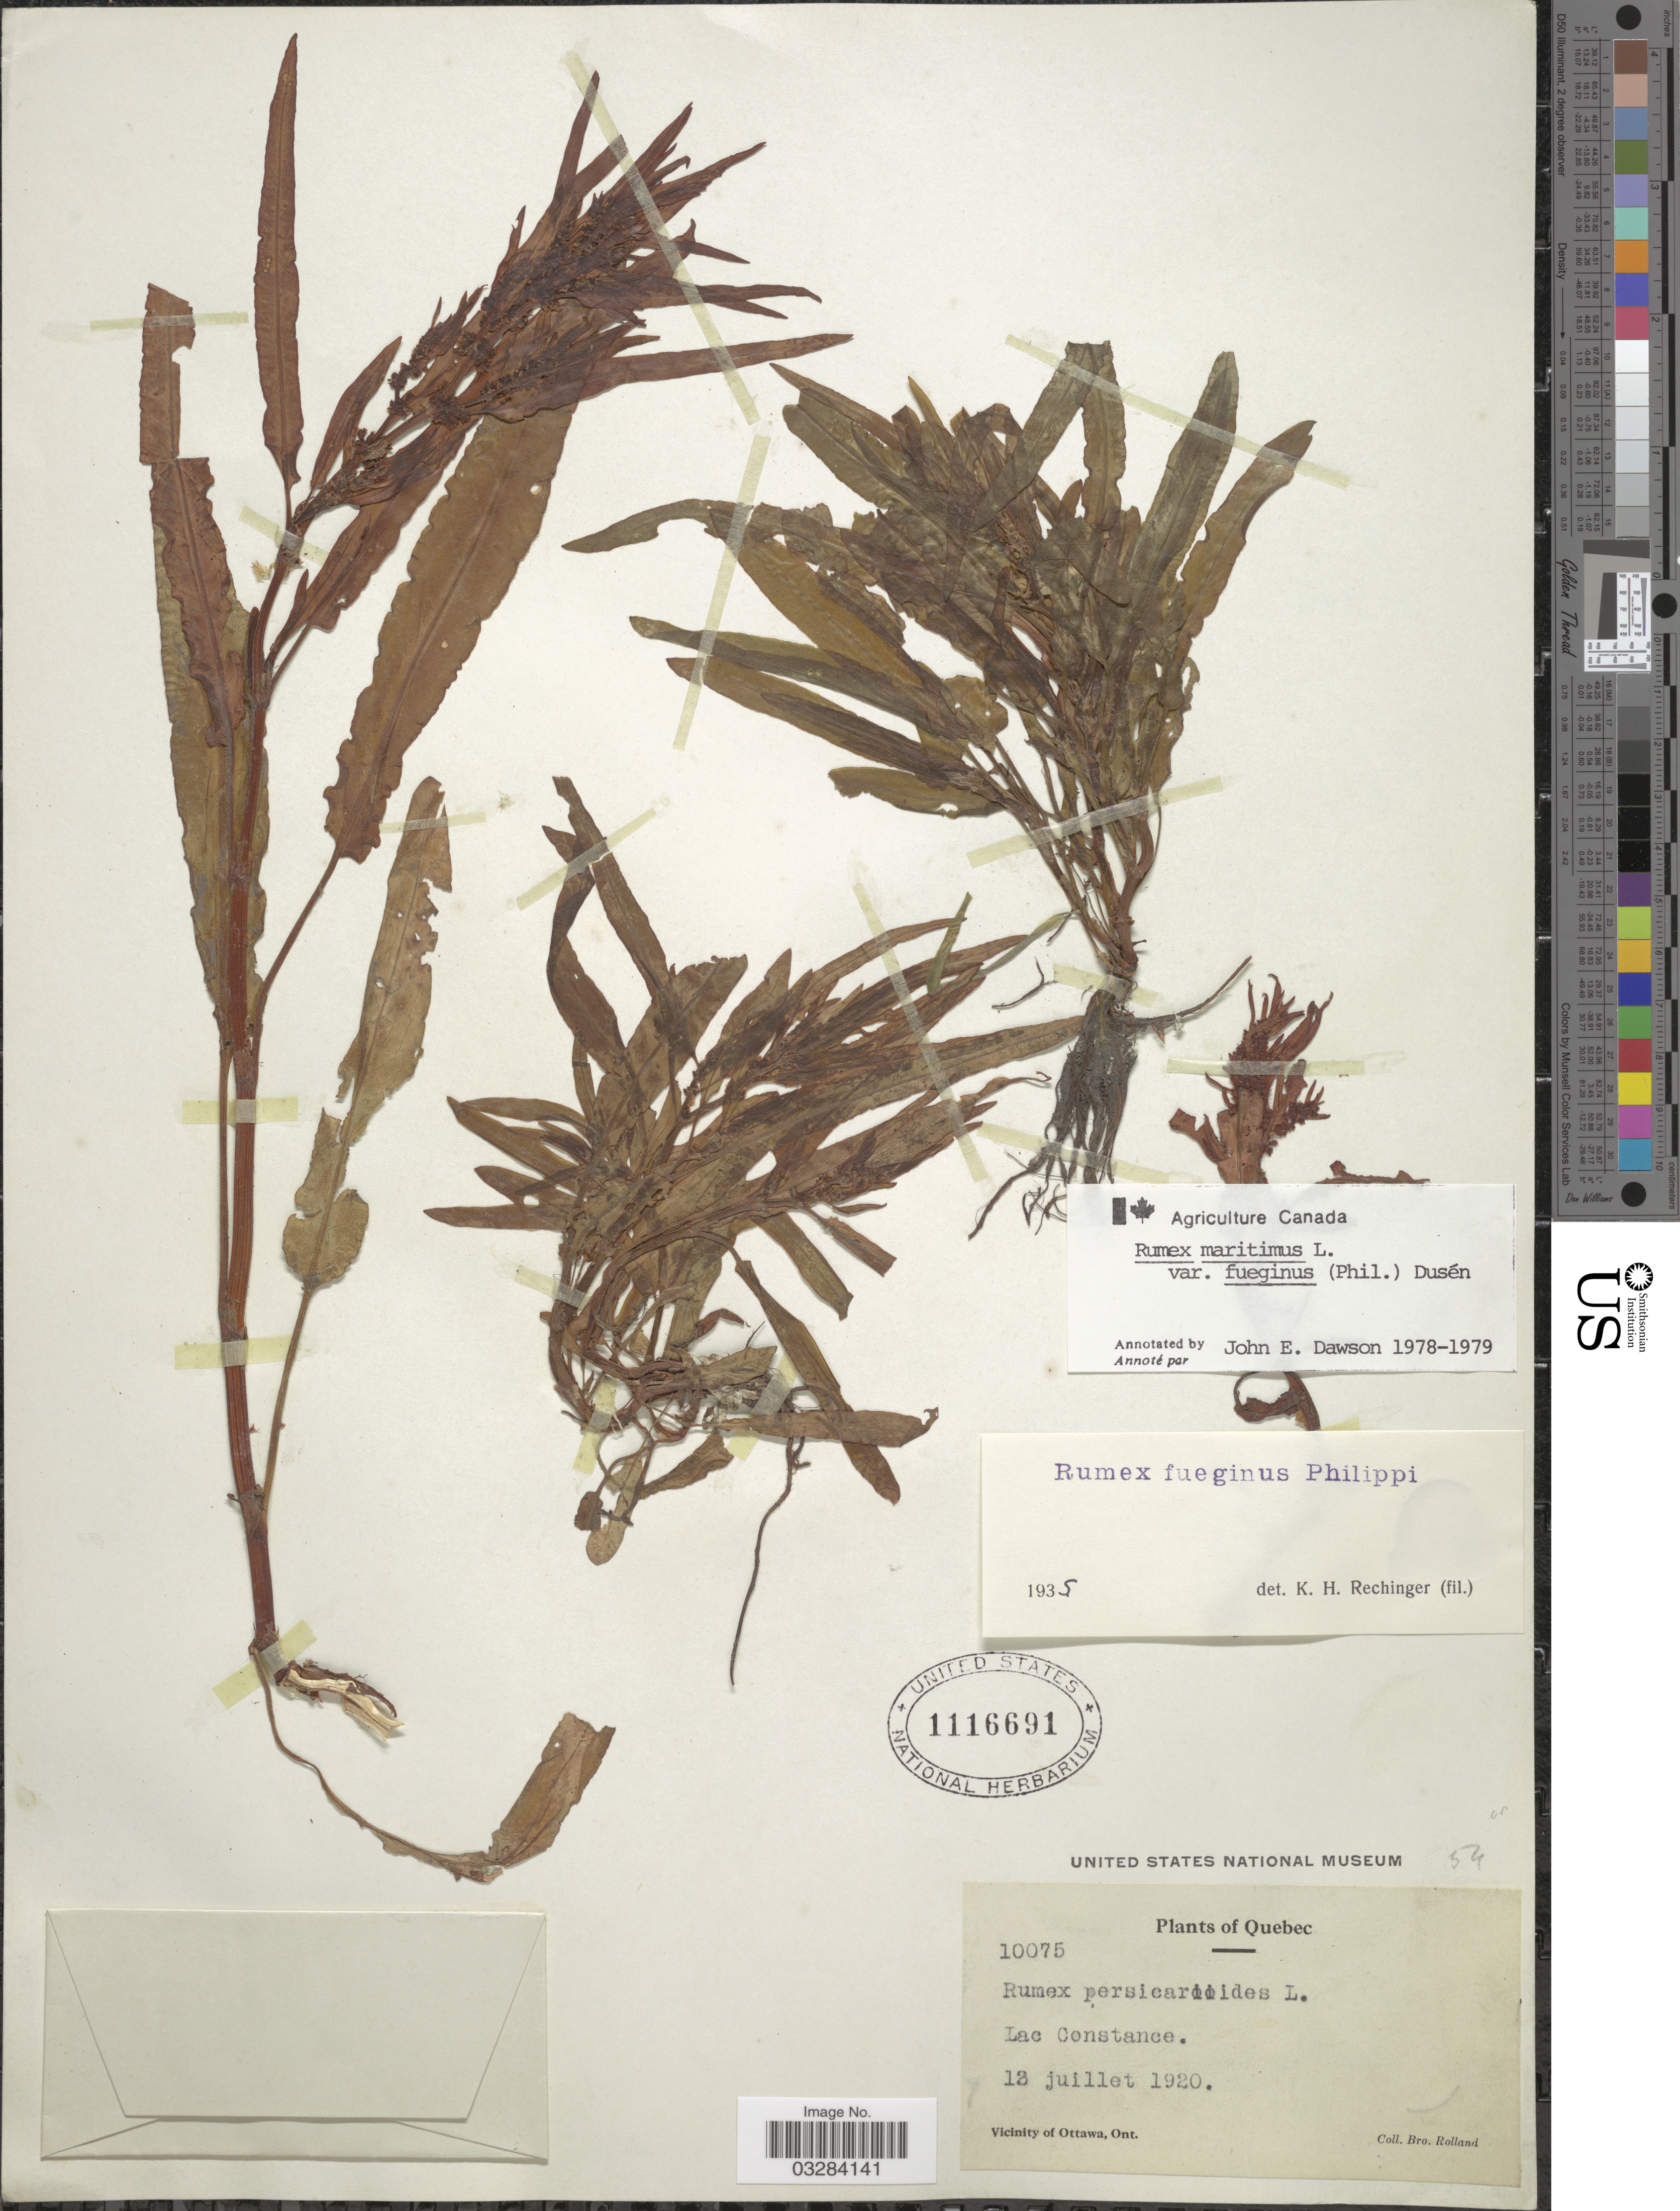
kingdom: Plantae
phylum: Tracheophyta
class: Magnoliopsida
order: Caryophyllales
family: Polygonaceae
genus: Rumex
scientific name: Rumex maritimus var. fueginus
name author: (Phil.) Dusén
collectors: B. Rolland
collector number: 10075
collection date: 1920-07-13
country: Canada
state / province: Ontario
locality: Lac Constance. Vicinity of Ottawa.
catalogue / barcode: US 1116691